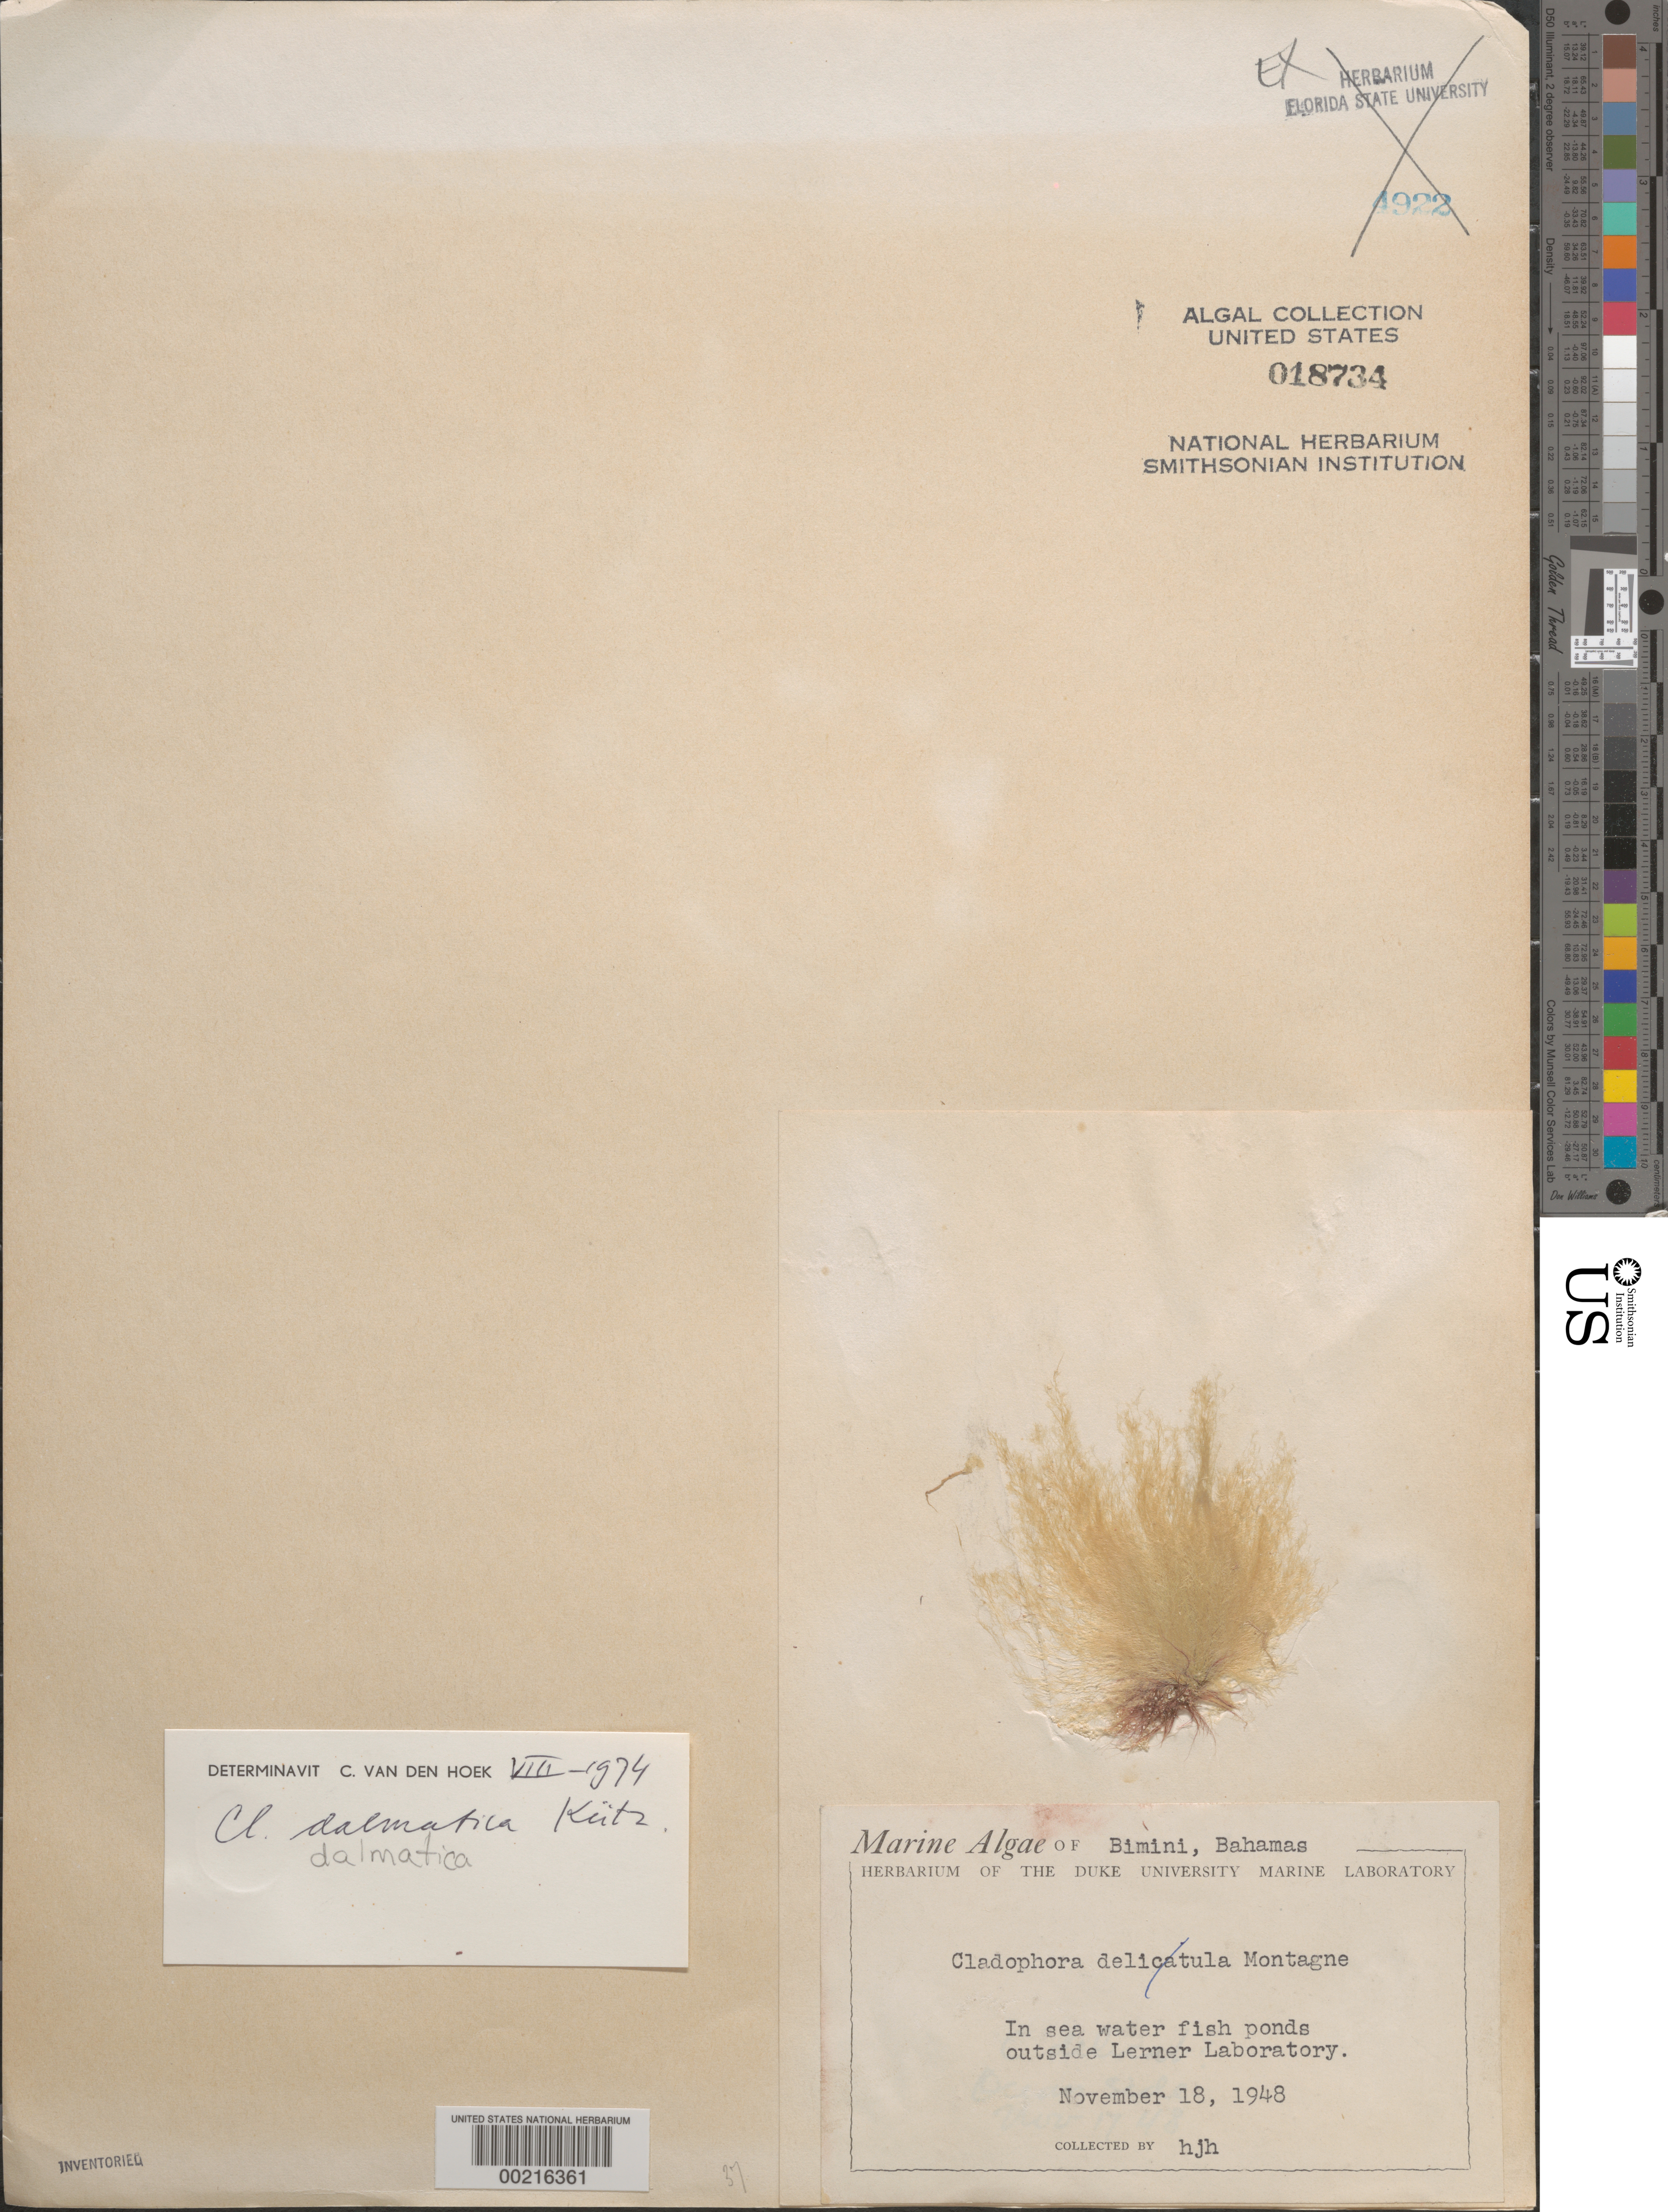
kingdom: Plantae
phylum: Chlorophyta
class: Ulvophyceae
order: Cladophorales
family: Cladophoraceae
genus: Cladophora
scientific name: Cladophora dalmatica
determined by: Hoek, C. van den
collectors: H. J. Humm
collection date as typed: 18 Nov 1948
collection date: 1948-11-18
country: Bahamas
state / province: Biminis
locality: Near lerner laboratory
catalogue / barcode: US 18734